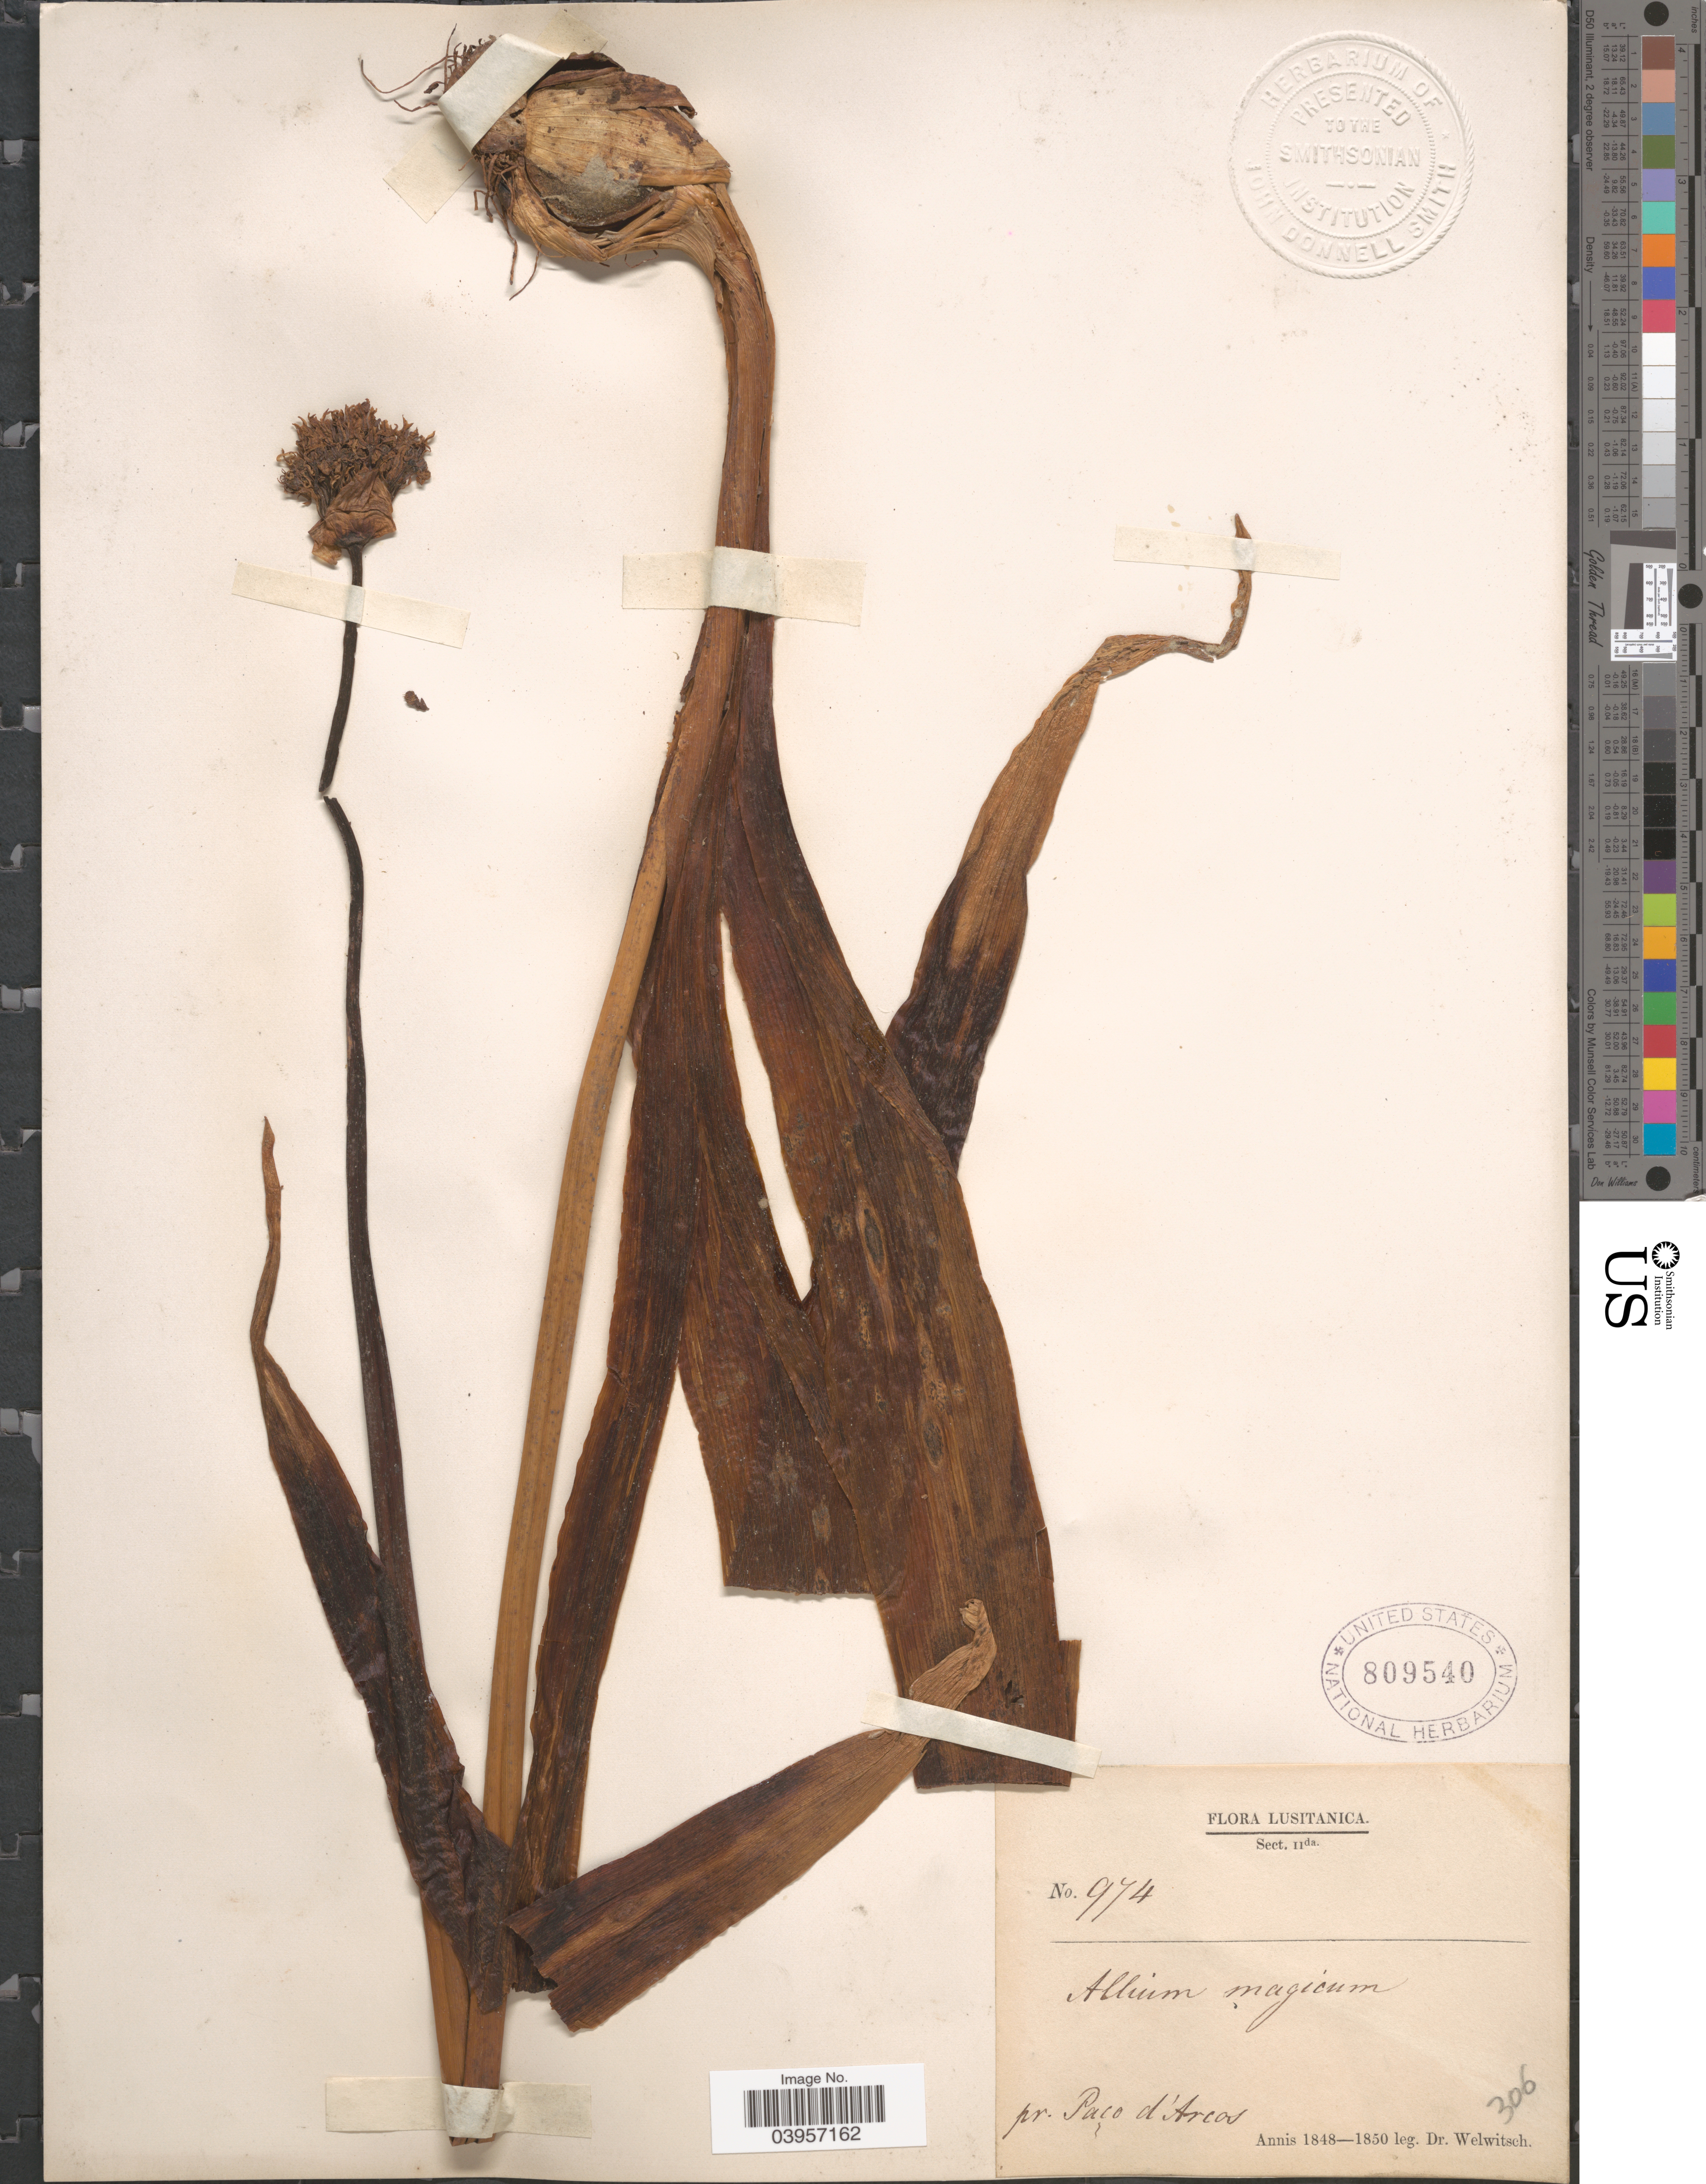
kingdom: Plantae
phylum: Tracheophyta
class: Liliopsida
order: Asparagales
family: Amaryllidaceae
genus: Allium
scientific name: Allium magicum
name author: L.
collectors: -. Welwitsch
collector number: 974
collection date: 1848/1850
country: Portugal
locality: Lusitanica. Pr. Paço d'Arca.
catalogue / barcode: US 809540